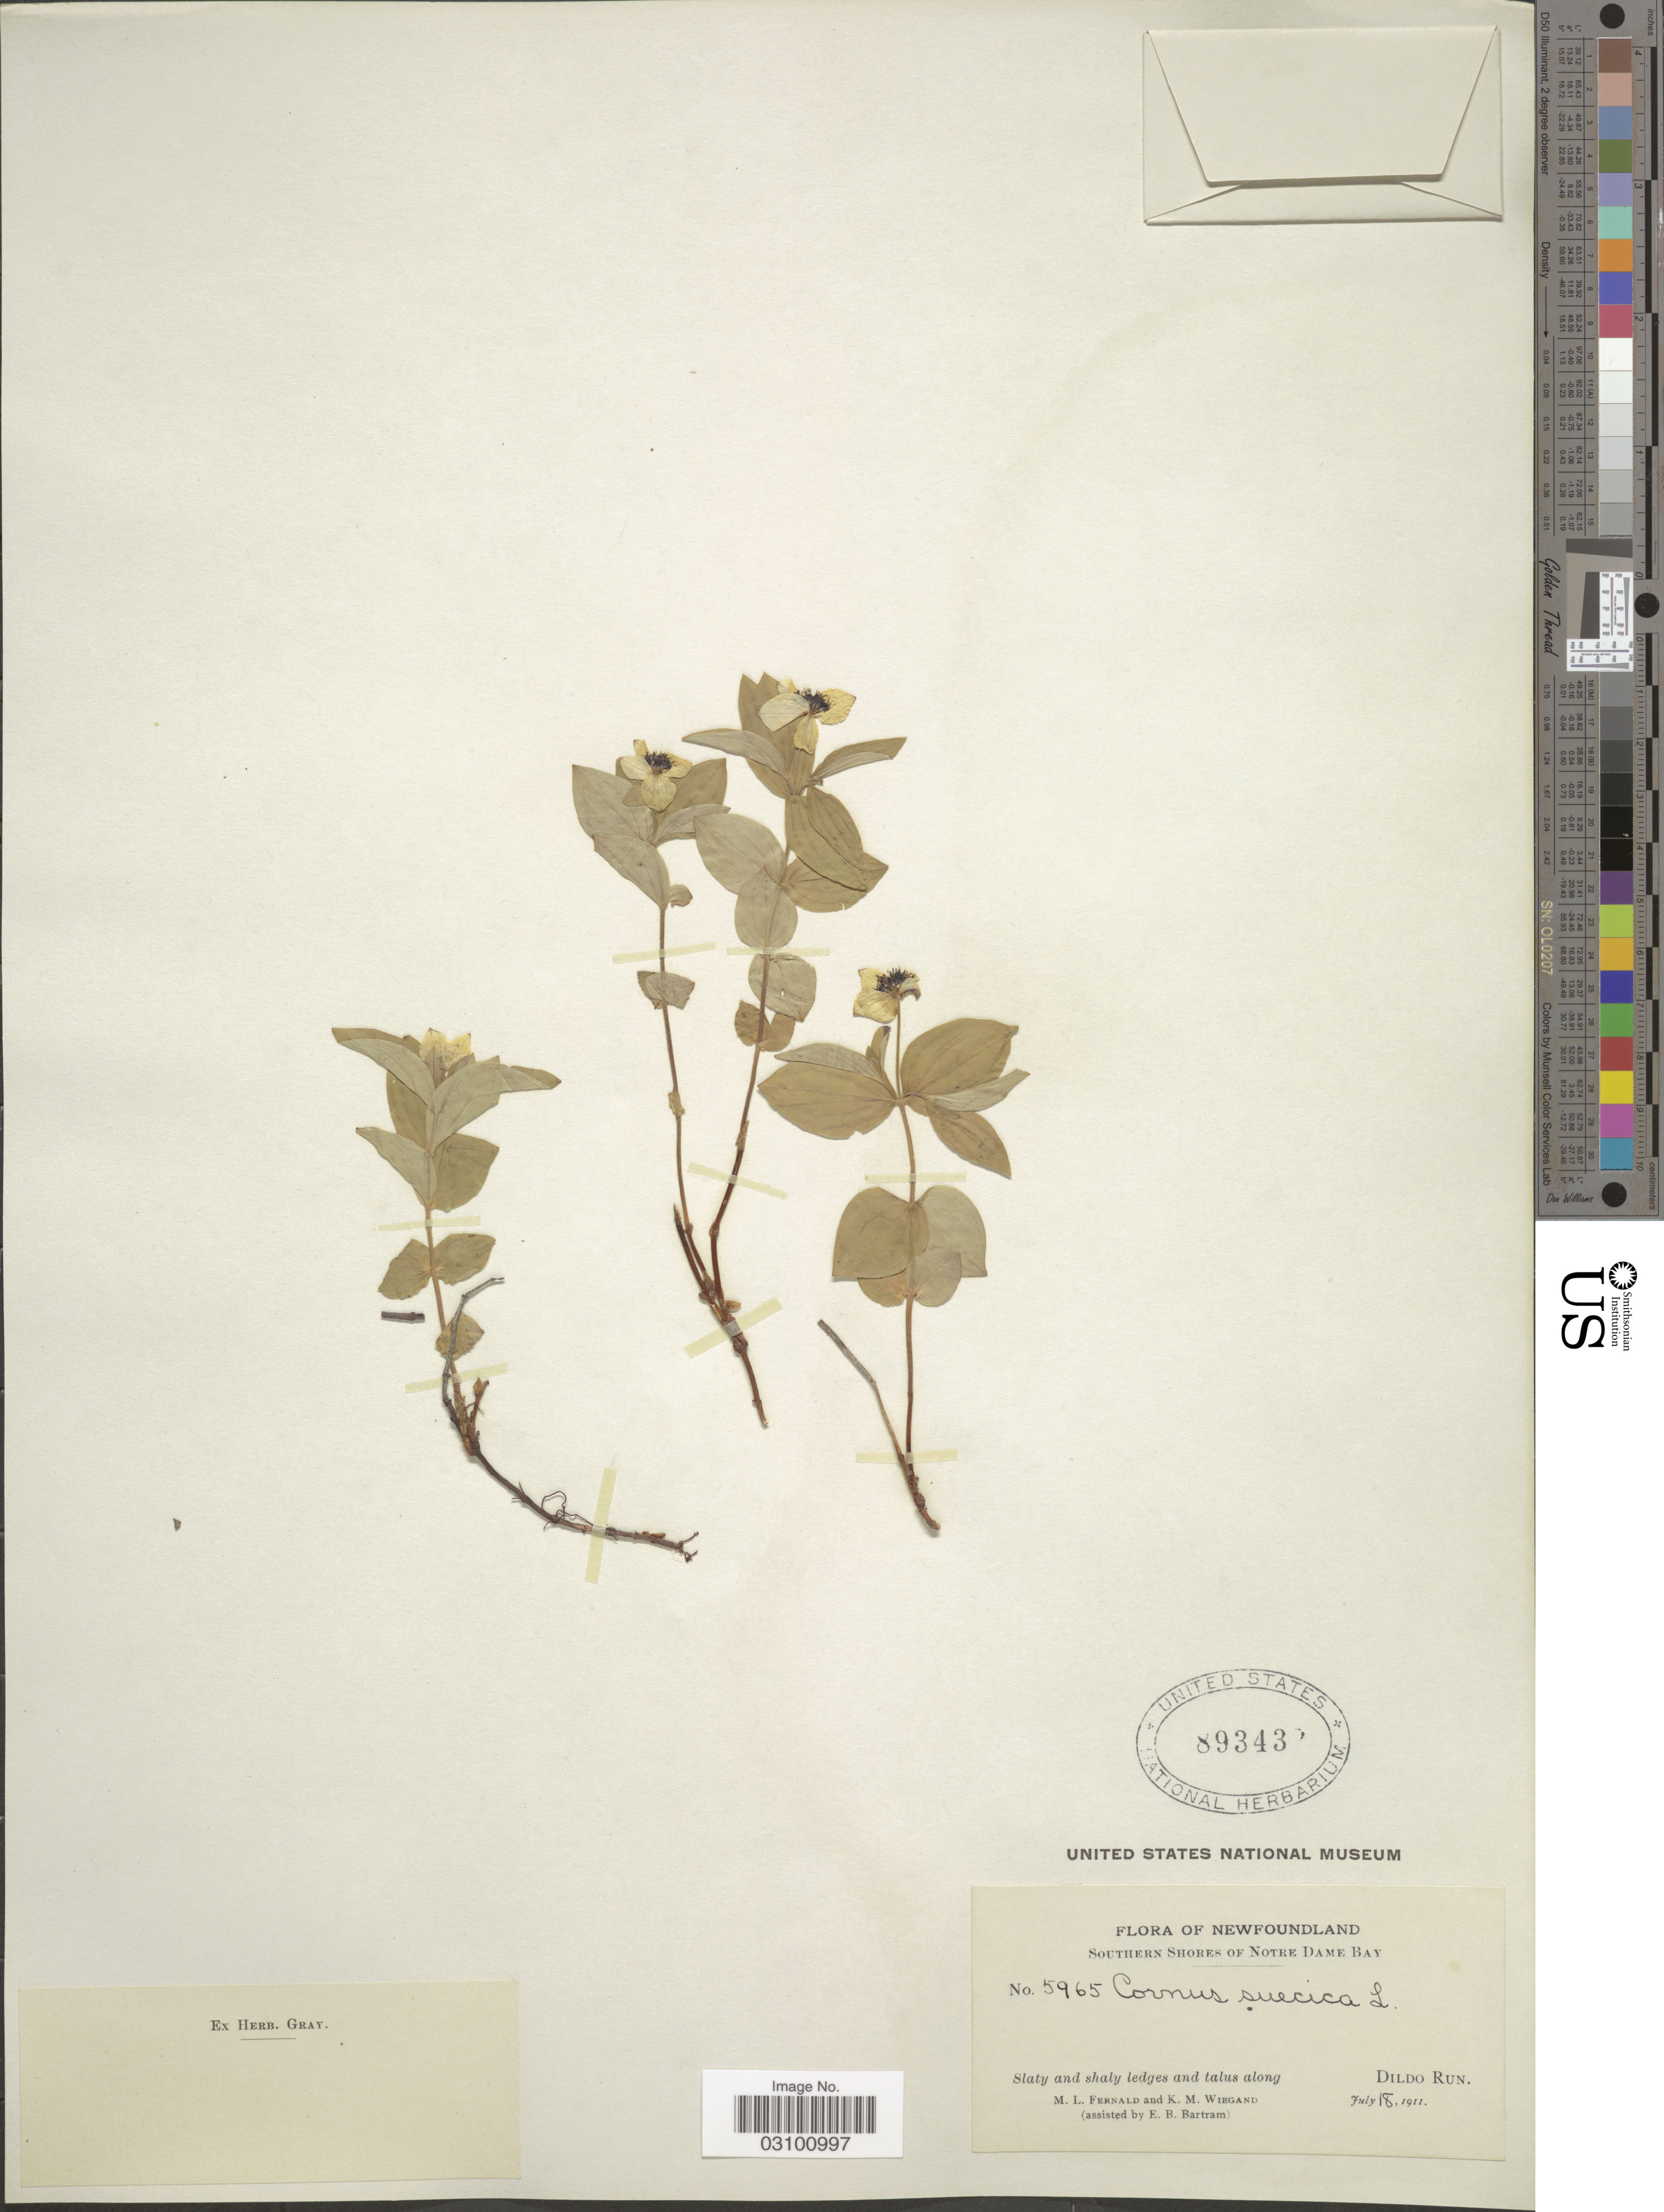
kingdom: Plantae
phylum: Tracheophyta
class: Magnoliopsida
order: Cornales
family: Cornaceae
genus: Cornus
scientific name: Cornus suecica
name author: L.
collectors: M. L. Fernald, K. M. Wiegand & E. B. Bartram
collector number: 5965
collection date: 1911-07-18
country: Canada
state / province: Newfoundland and Labrador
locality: Southern shores of Notre Dame Bay. Slaty and shaly ledges and talus along Dildo Run.